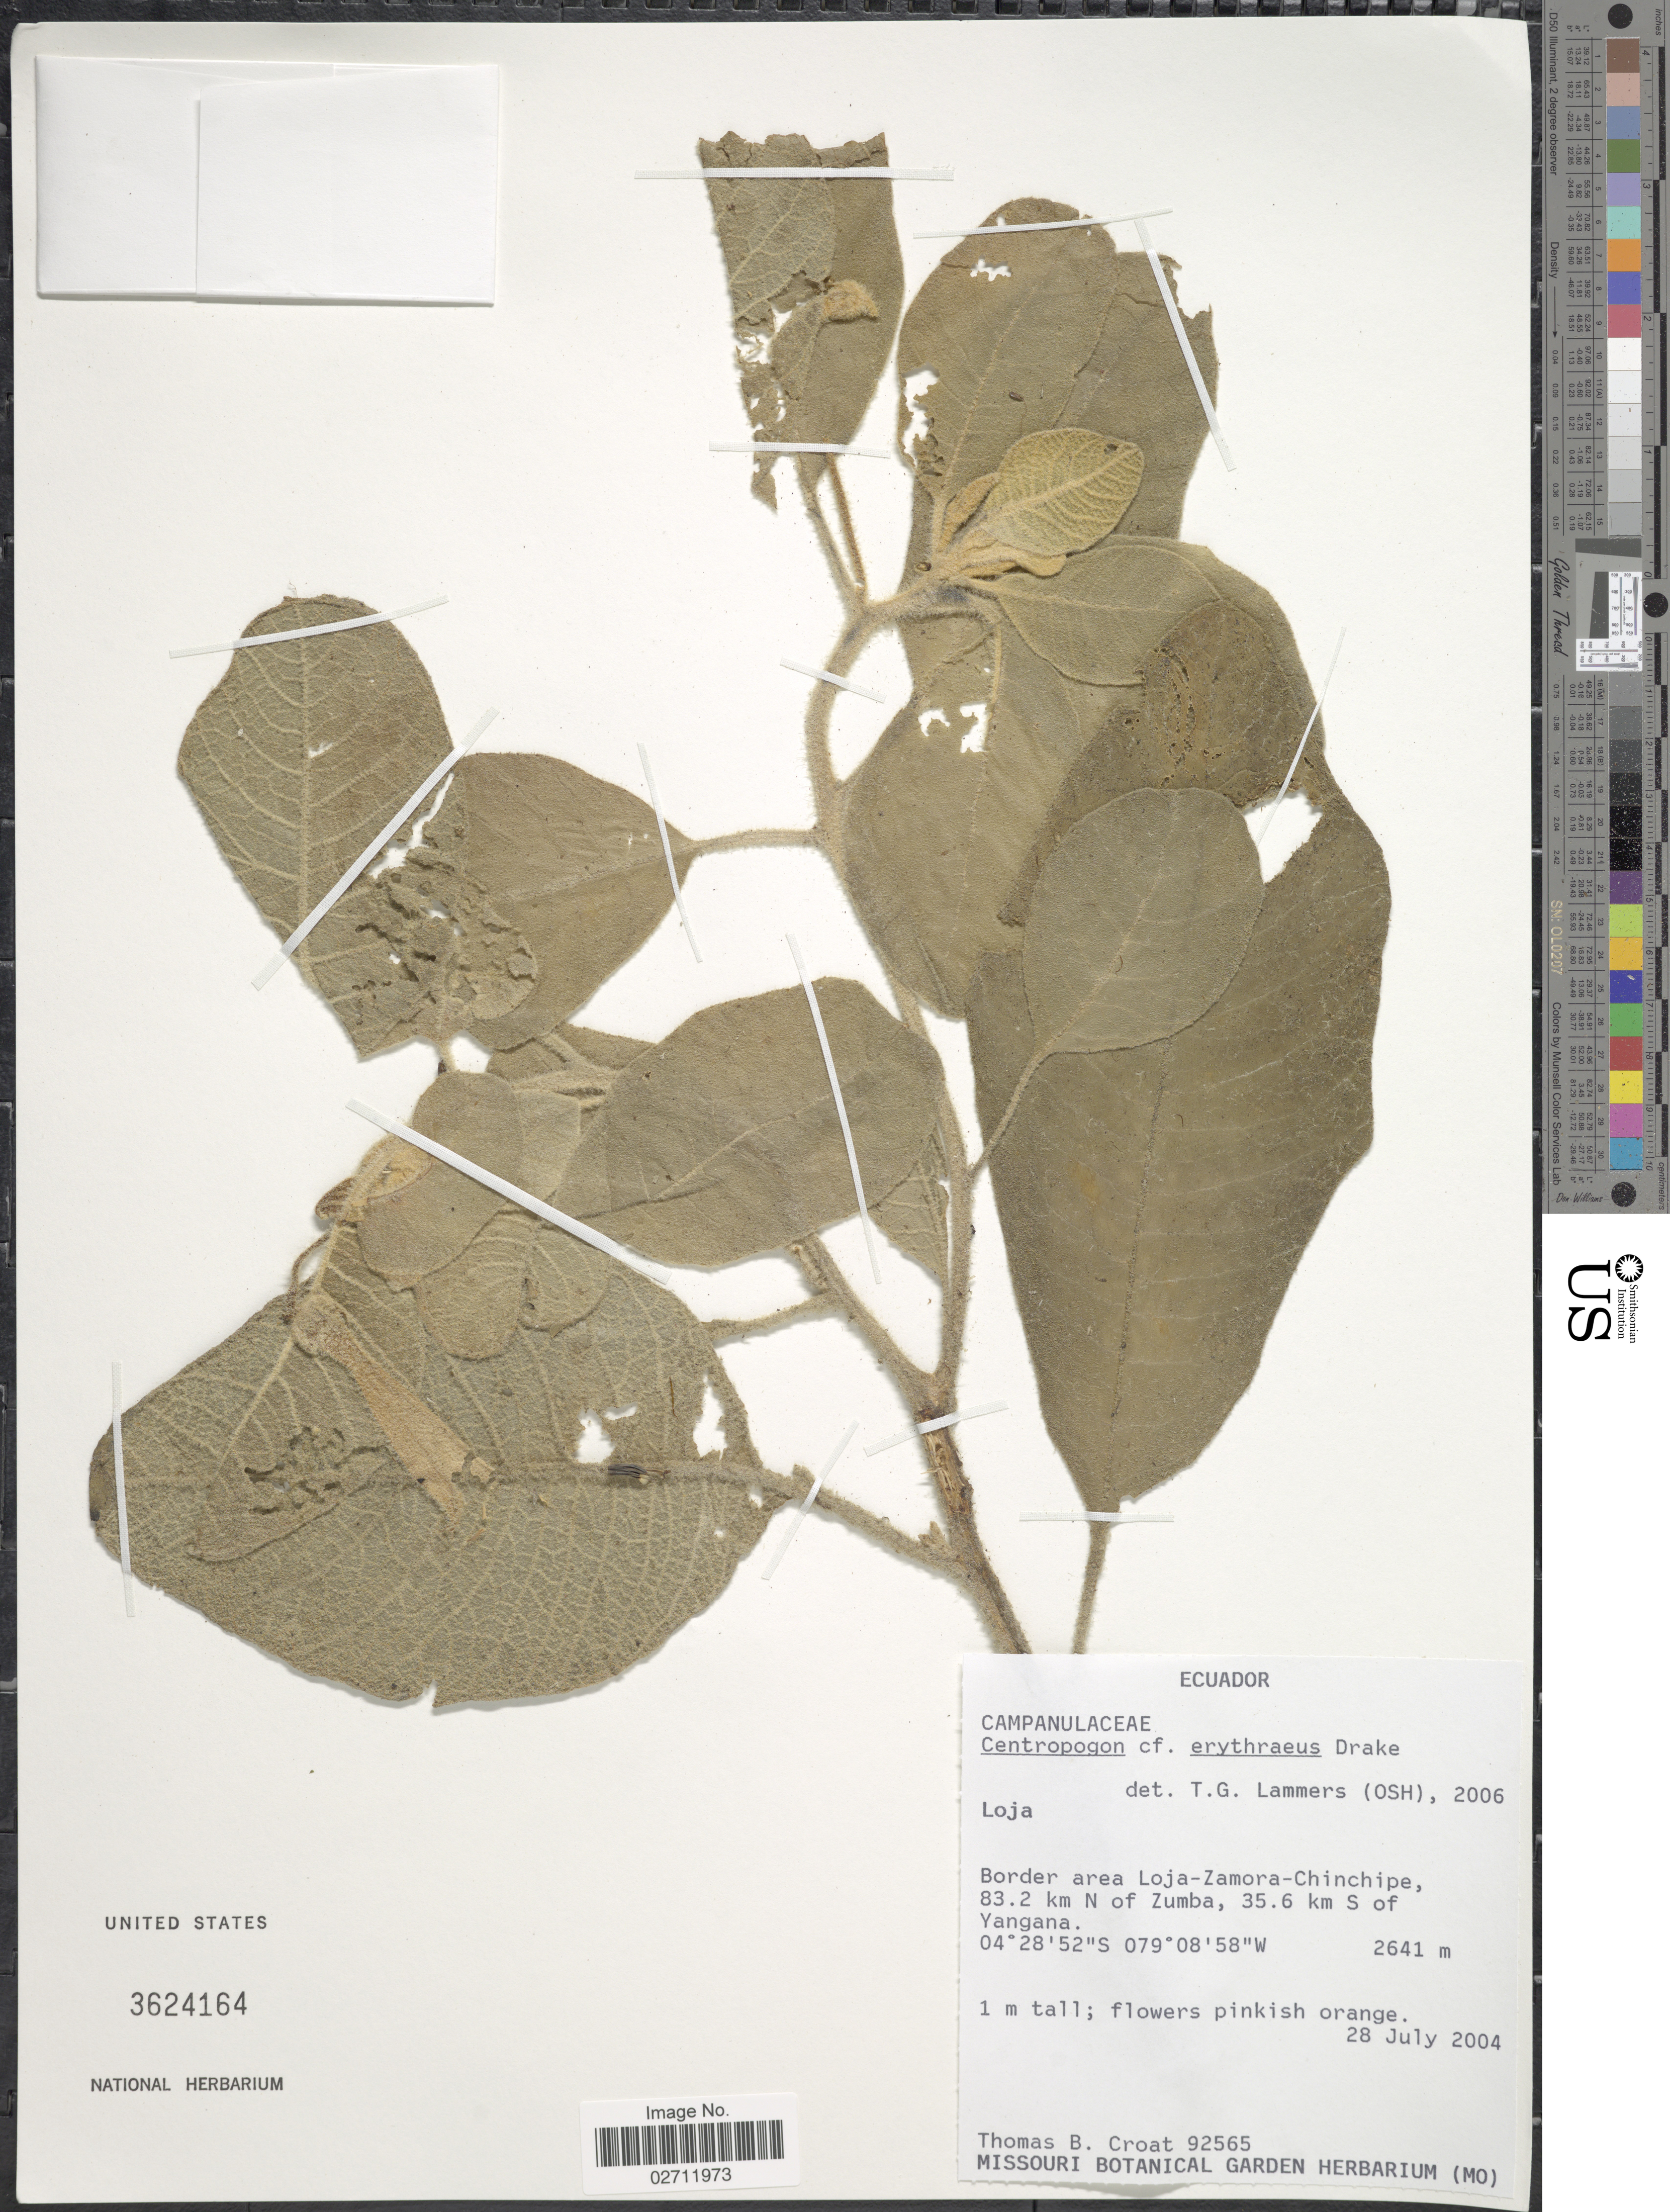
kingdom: Plantae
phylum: Tracheophyta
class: Magnoliopsida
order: Asterales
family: Campanulaceae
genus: Centropogon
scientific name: Centropogon erythraeus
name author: Drake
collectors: T. B. Croat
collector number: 92565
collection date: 2004-07-28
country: Ecuador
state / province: Loja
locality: Border aea Loja-Zamora-Chinchipe, 83.2 km N of Zumba, 35.6 km S of Yangana.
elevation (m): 2641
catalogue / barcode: US 3624164